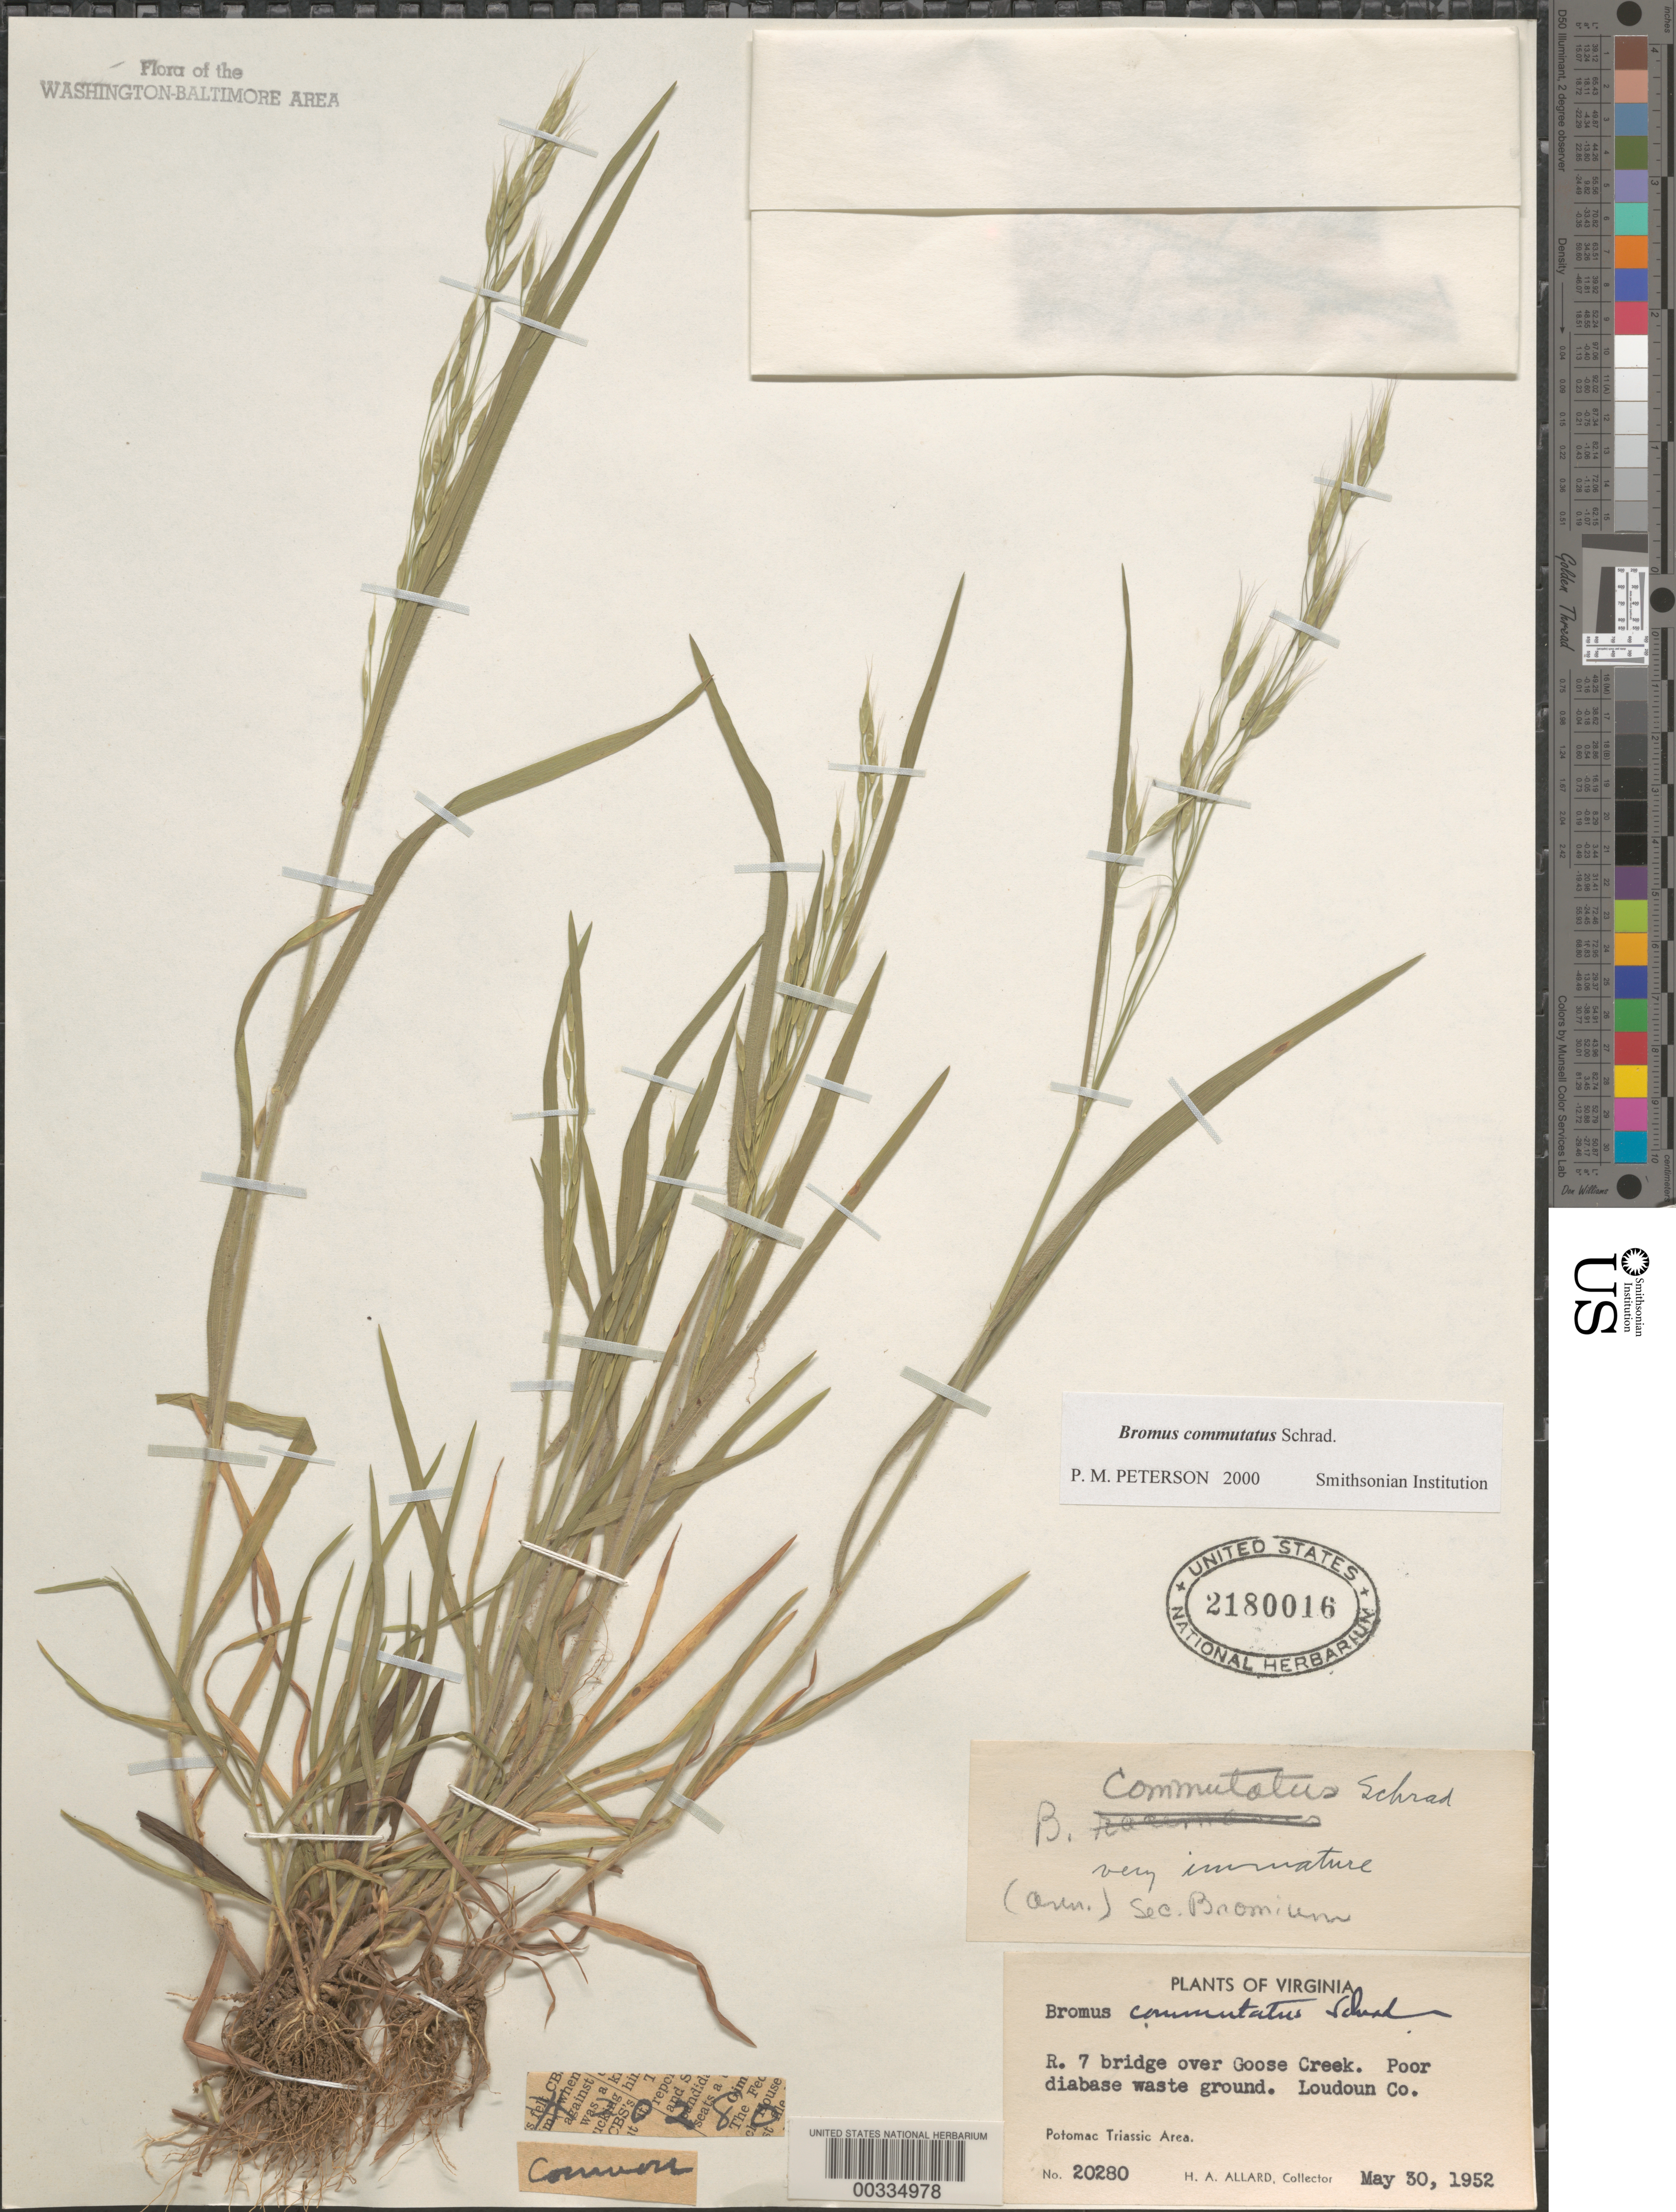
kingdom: Plantae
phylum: Tracheophyta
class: Liliopsida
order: Poales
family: Poaceae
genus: Bromus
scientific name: Bromus commutatus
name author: Schrad.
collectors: H. A. Allard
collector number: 20280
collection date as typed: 30 May 1952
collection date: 1952-05-30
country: United States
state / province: Virginia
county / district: Loudoun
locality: Route 7 over Goose Creek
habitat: Poor diabase waste ground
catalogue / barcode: US 2180016